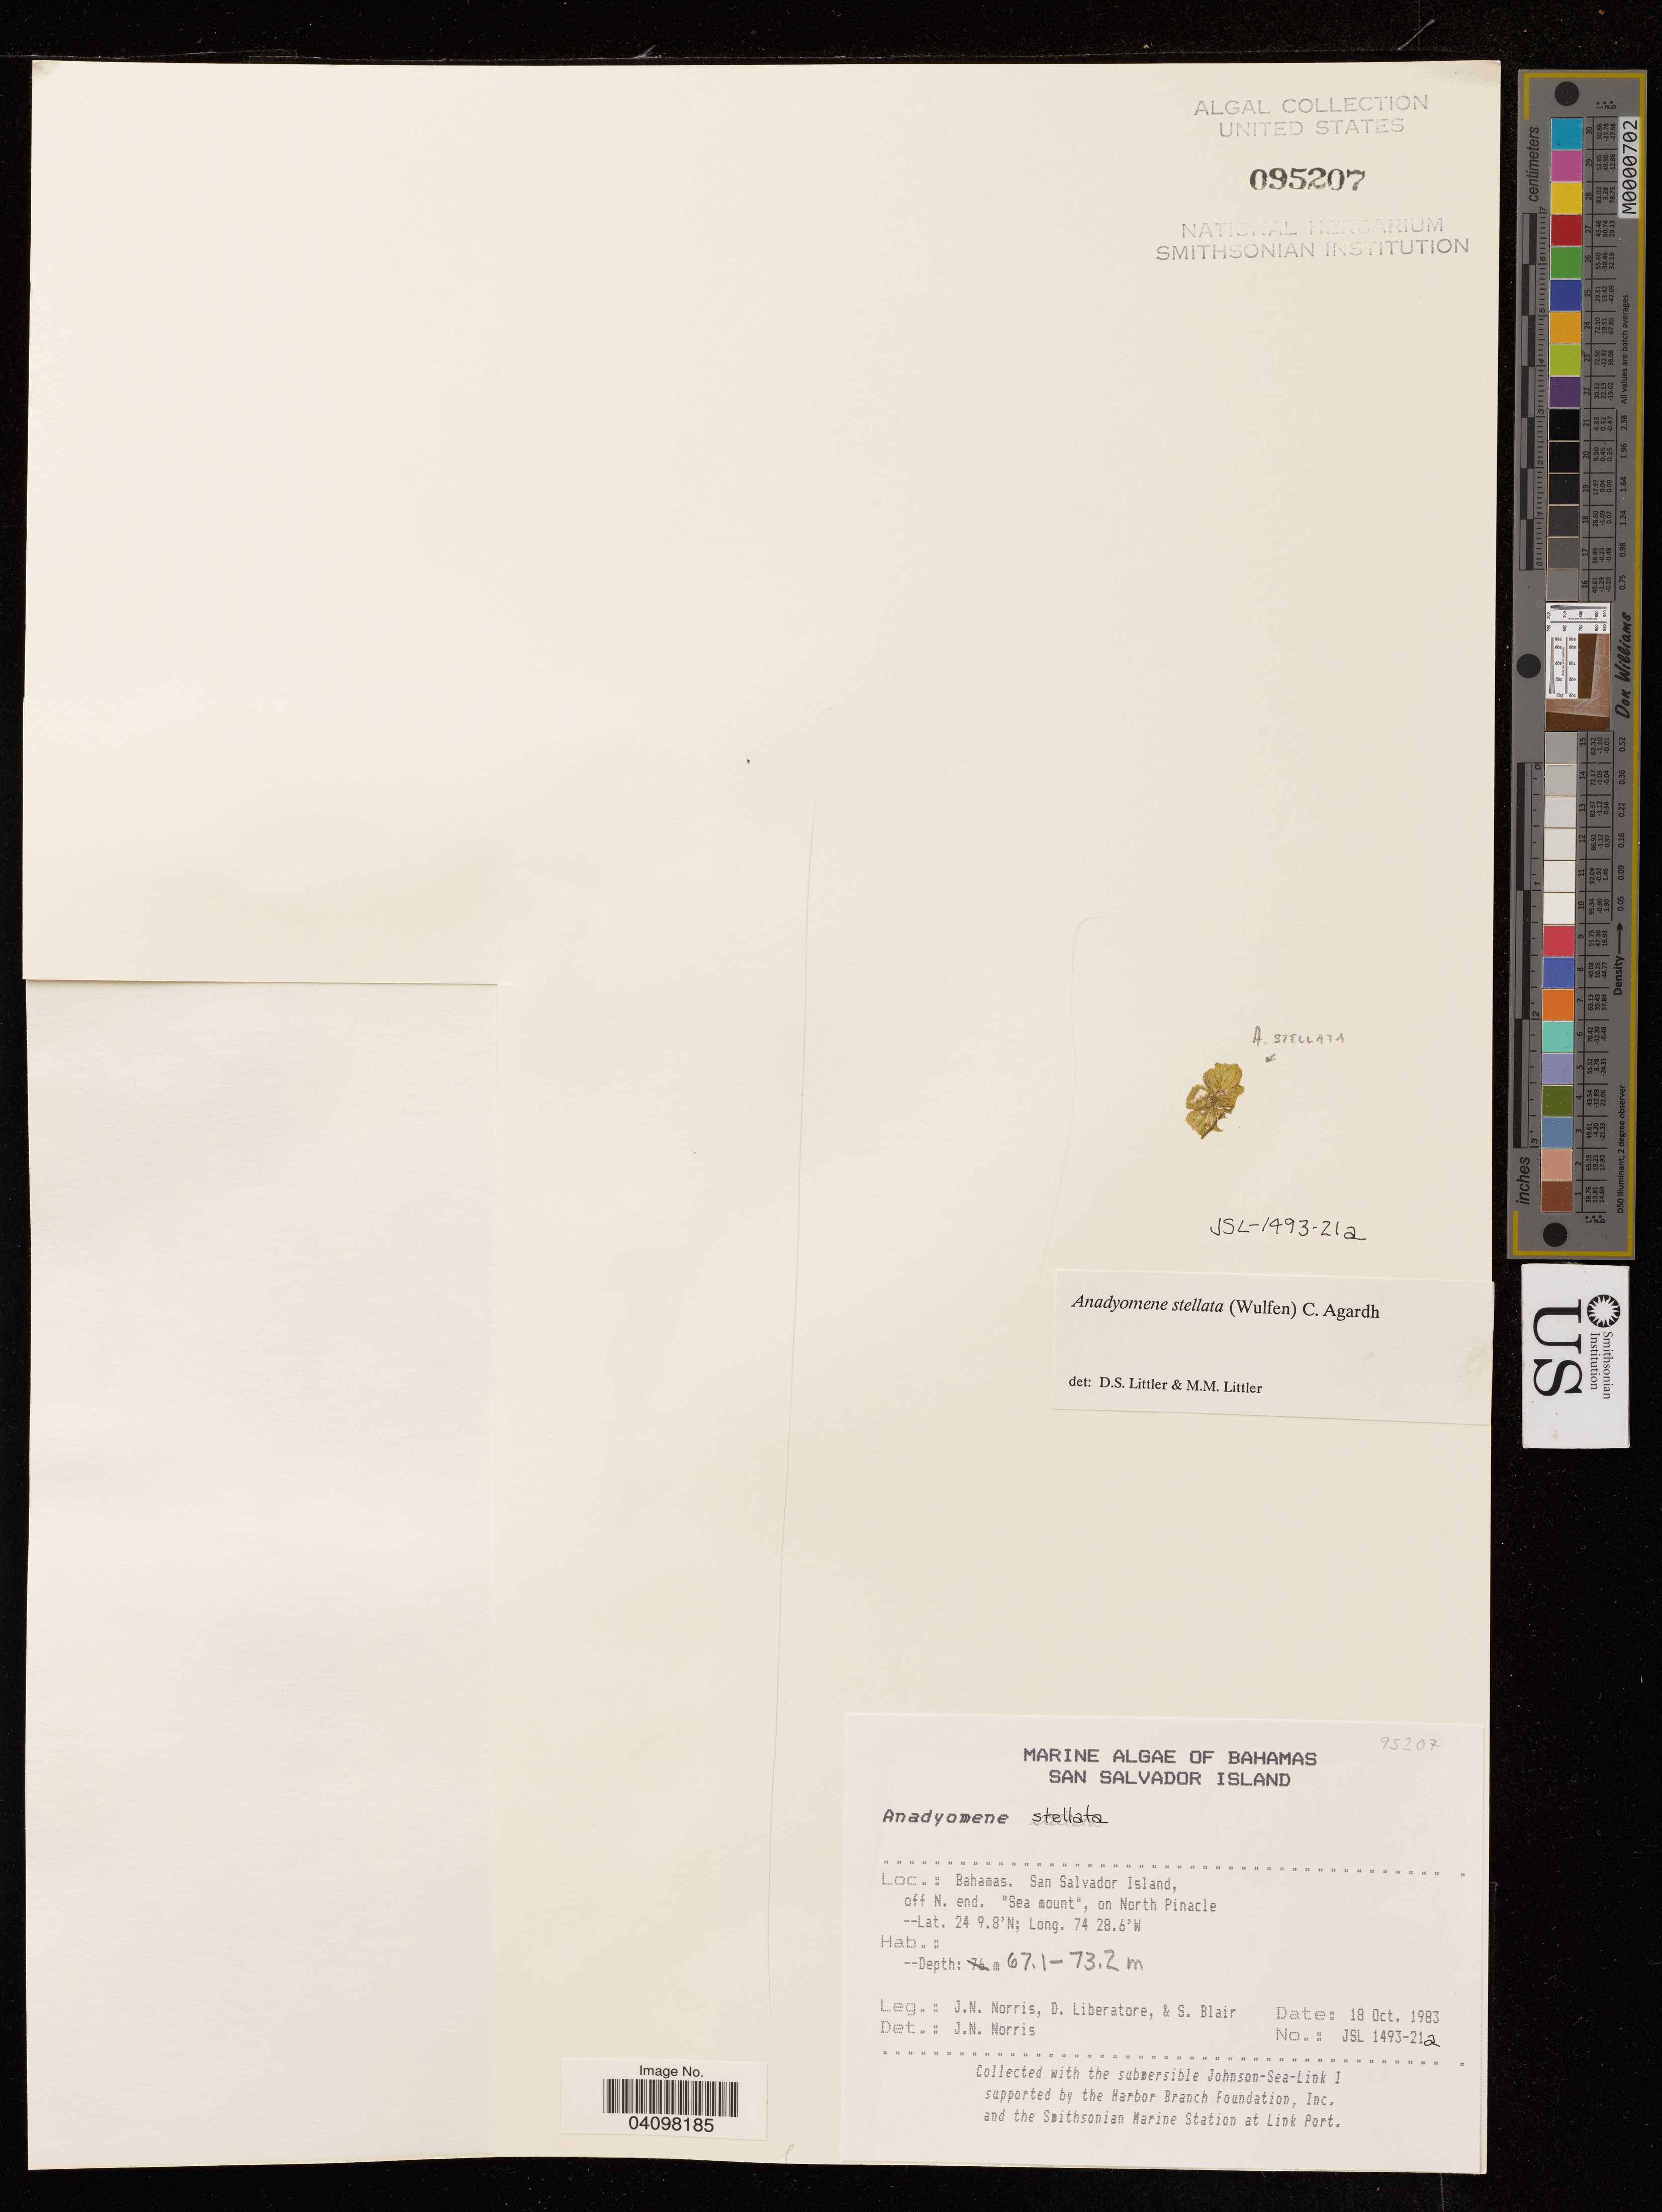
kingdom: Plantae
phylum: Chlorophyta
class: Ulvophyceae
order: Cladophorales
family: Anadyomenaceae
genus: Anadyomene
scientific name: Anadyomene stellata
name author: (Wulfen) C. Agardh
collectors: J. N. Norris, D. Liberatore & S. Blair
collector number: JSL 1493-212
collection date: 1983-10-18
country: Bahamas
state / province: San Salvador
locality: Off N. end. "Sea mount", on North Pinacle.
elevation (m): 67.1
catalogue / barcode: US 95207